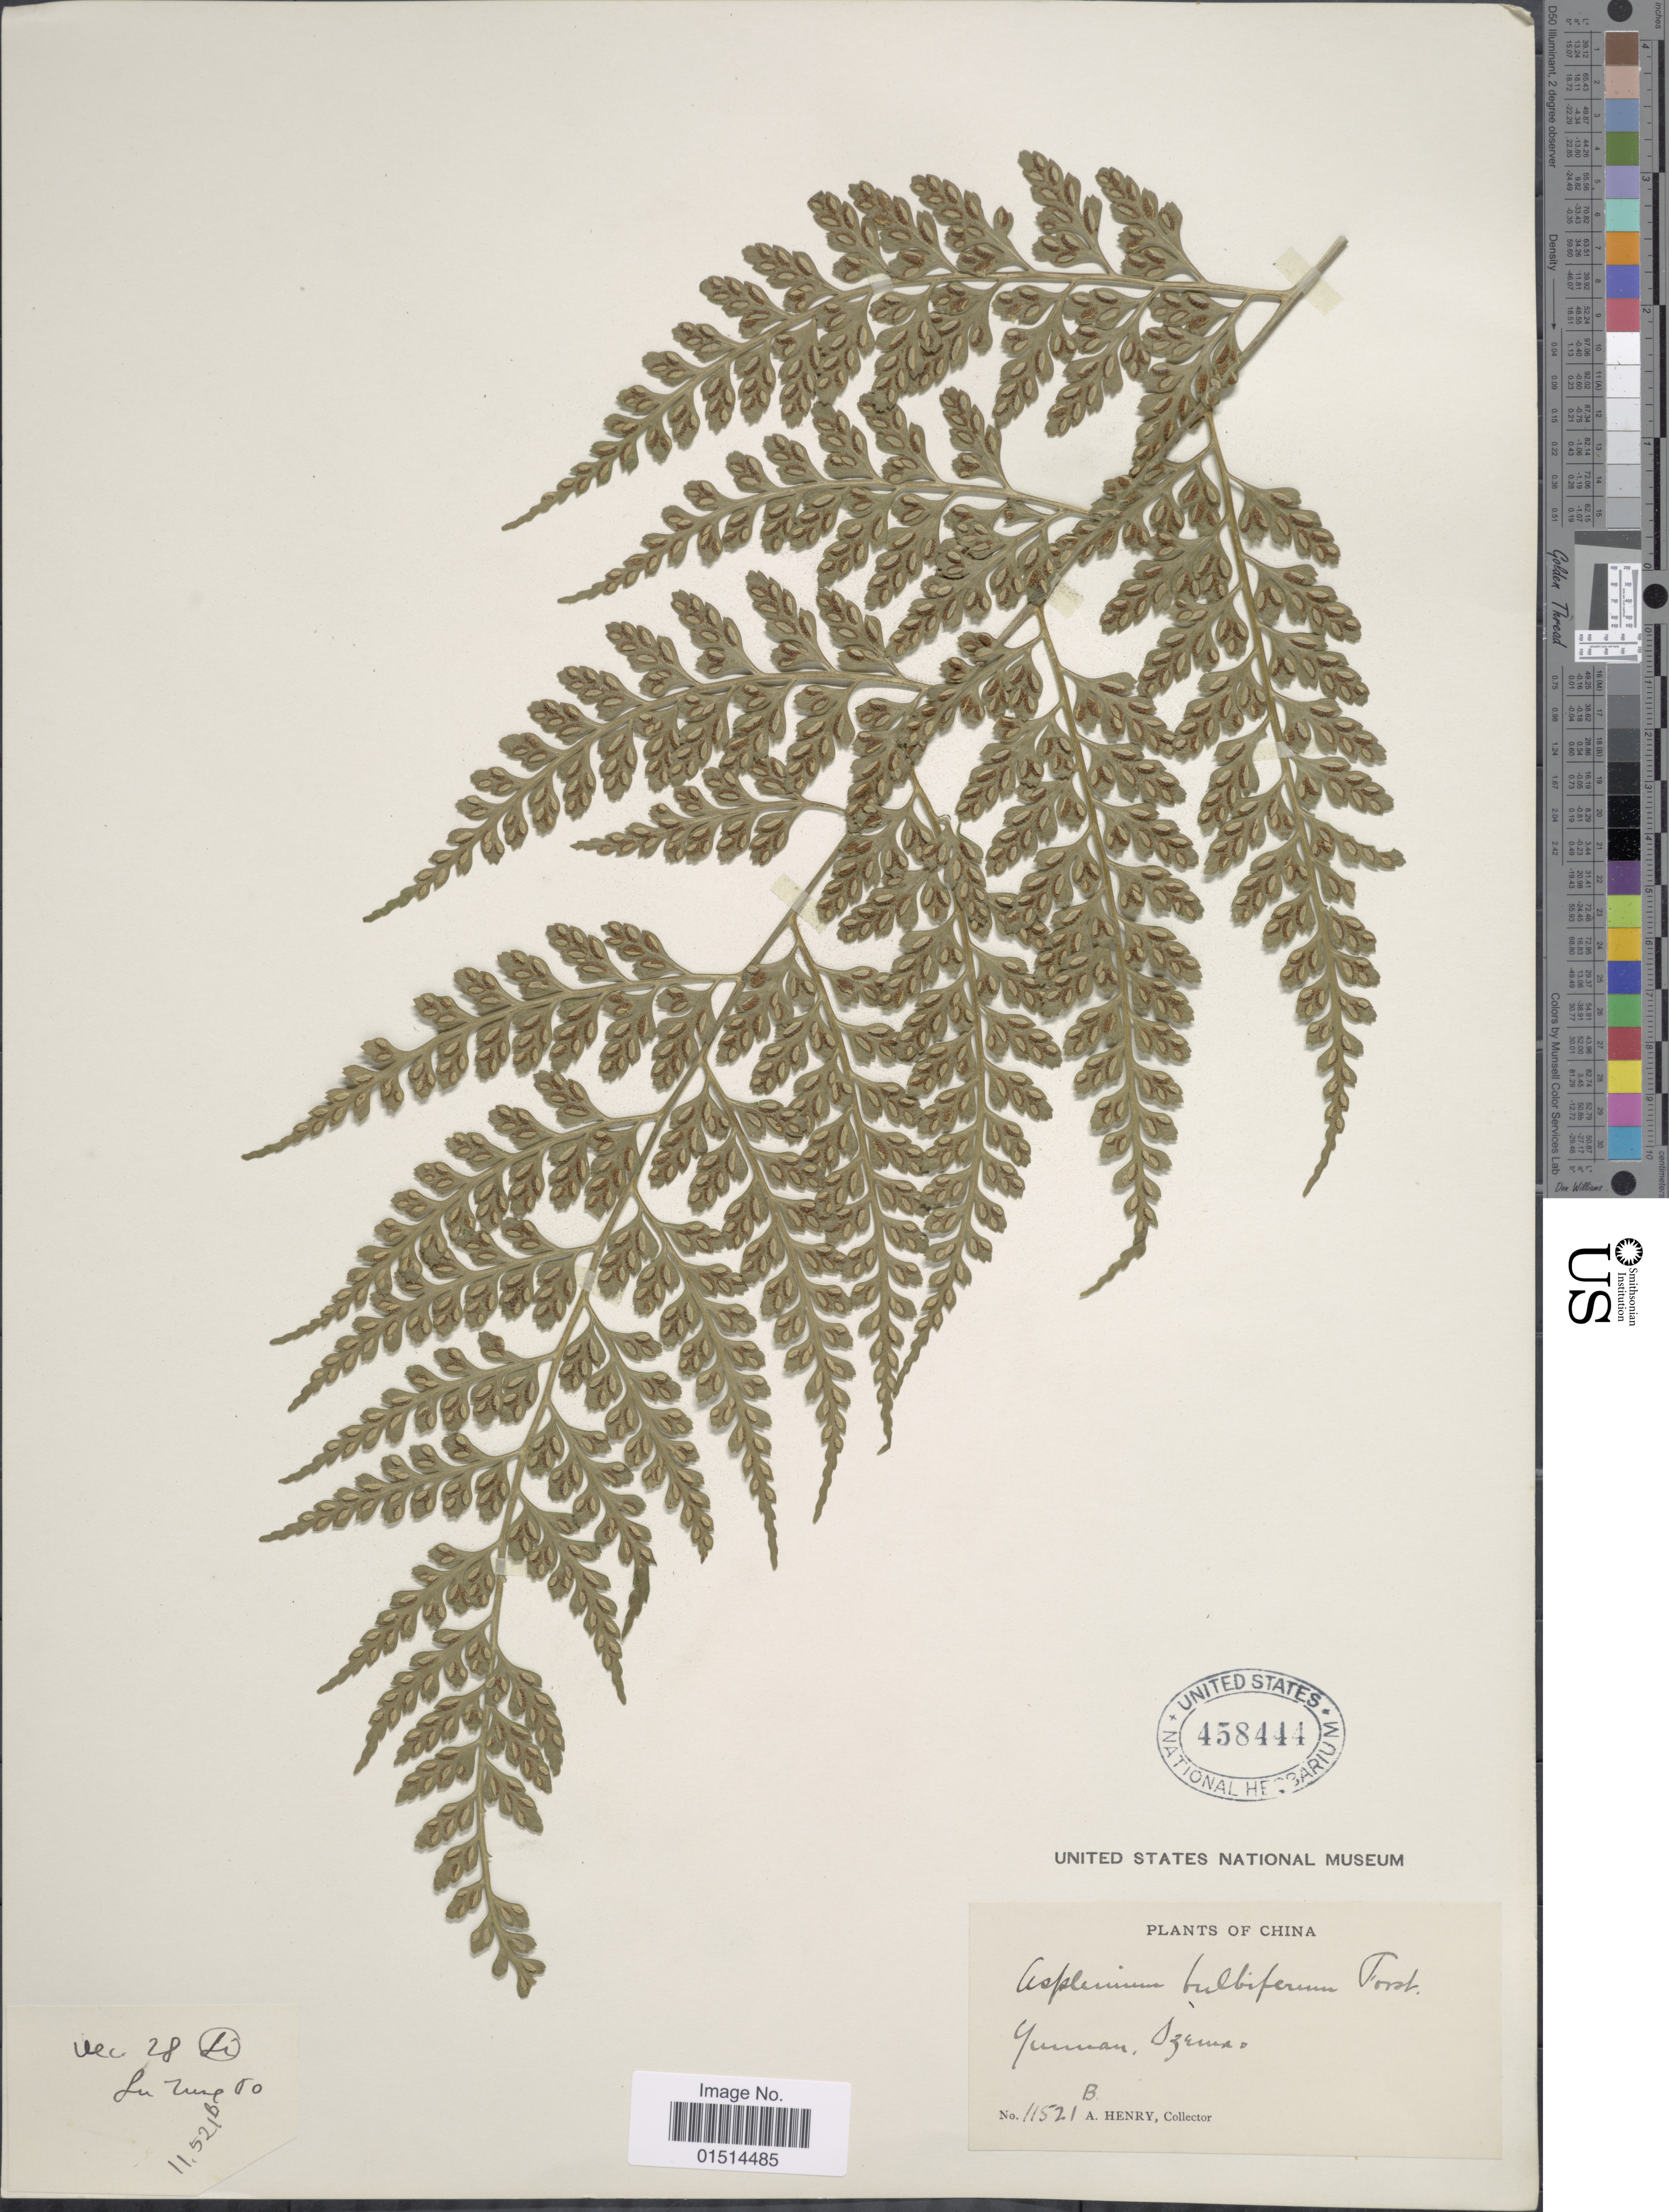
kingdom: Plantae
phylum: Tracheophyta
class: Polypodiopsida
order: Polypodiales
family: Aspleniaceae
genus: Asplenium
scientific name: Asplenium bullatum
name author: Wall. ex Mett.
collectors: A. Henry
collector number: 11521 B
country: China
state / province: Yunnan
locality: Szemao. Lu Tung Po. Li.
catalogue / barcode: US 458444